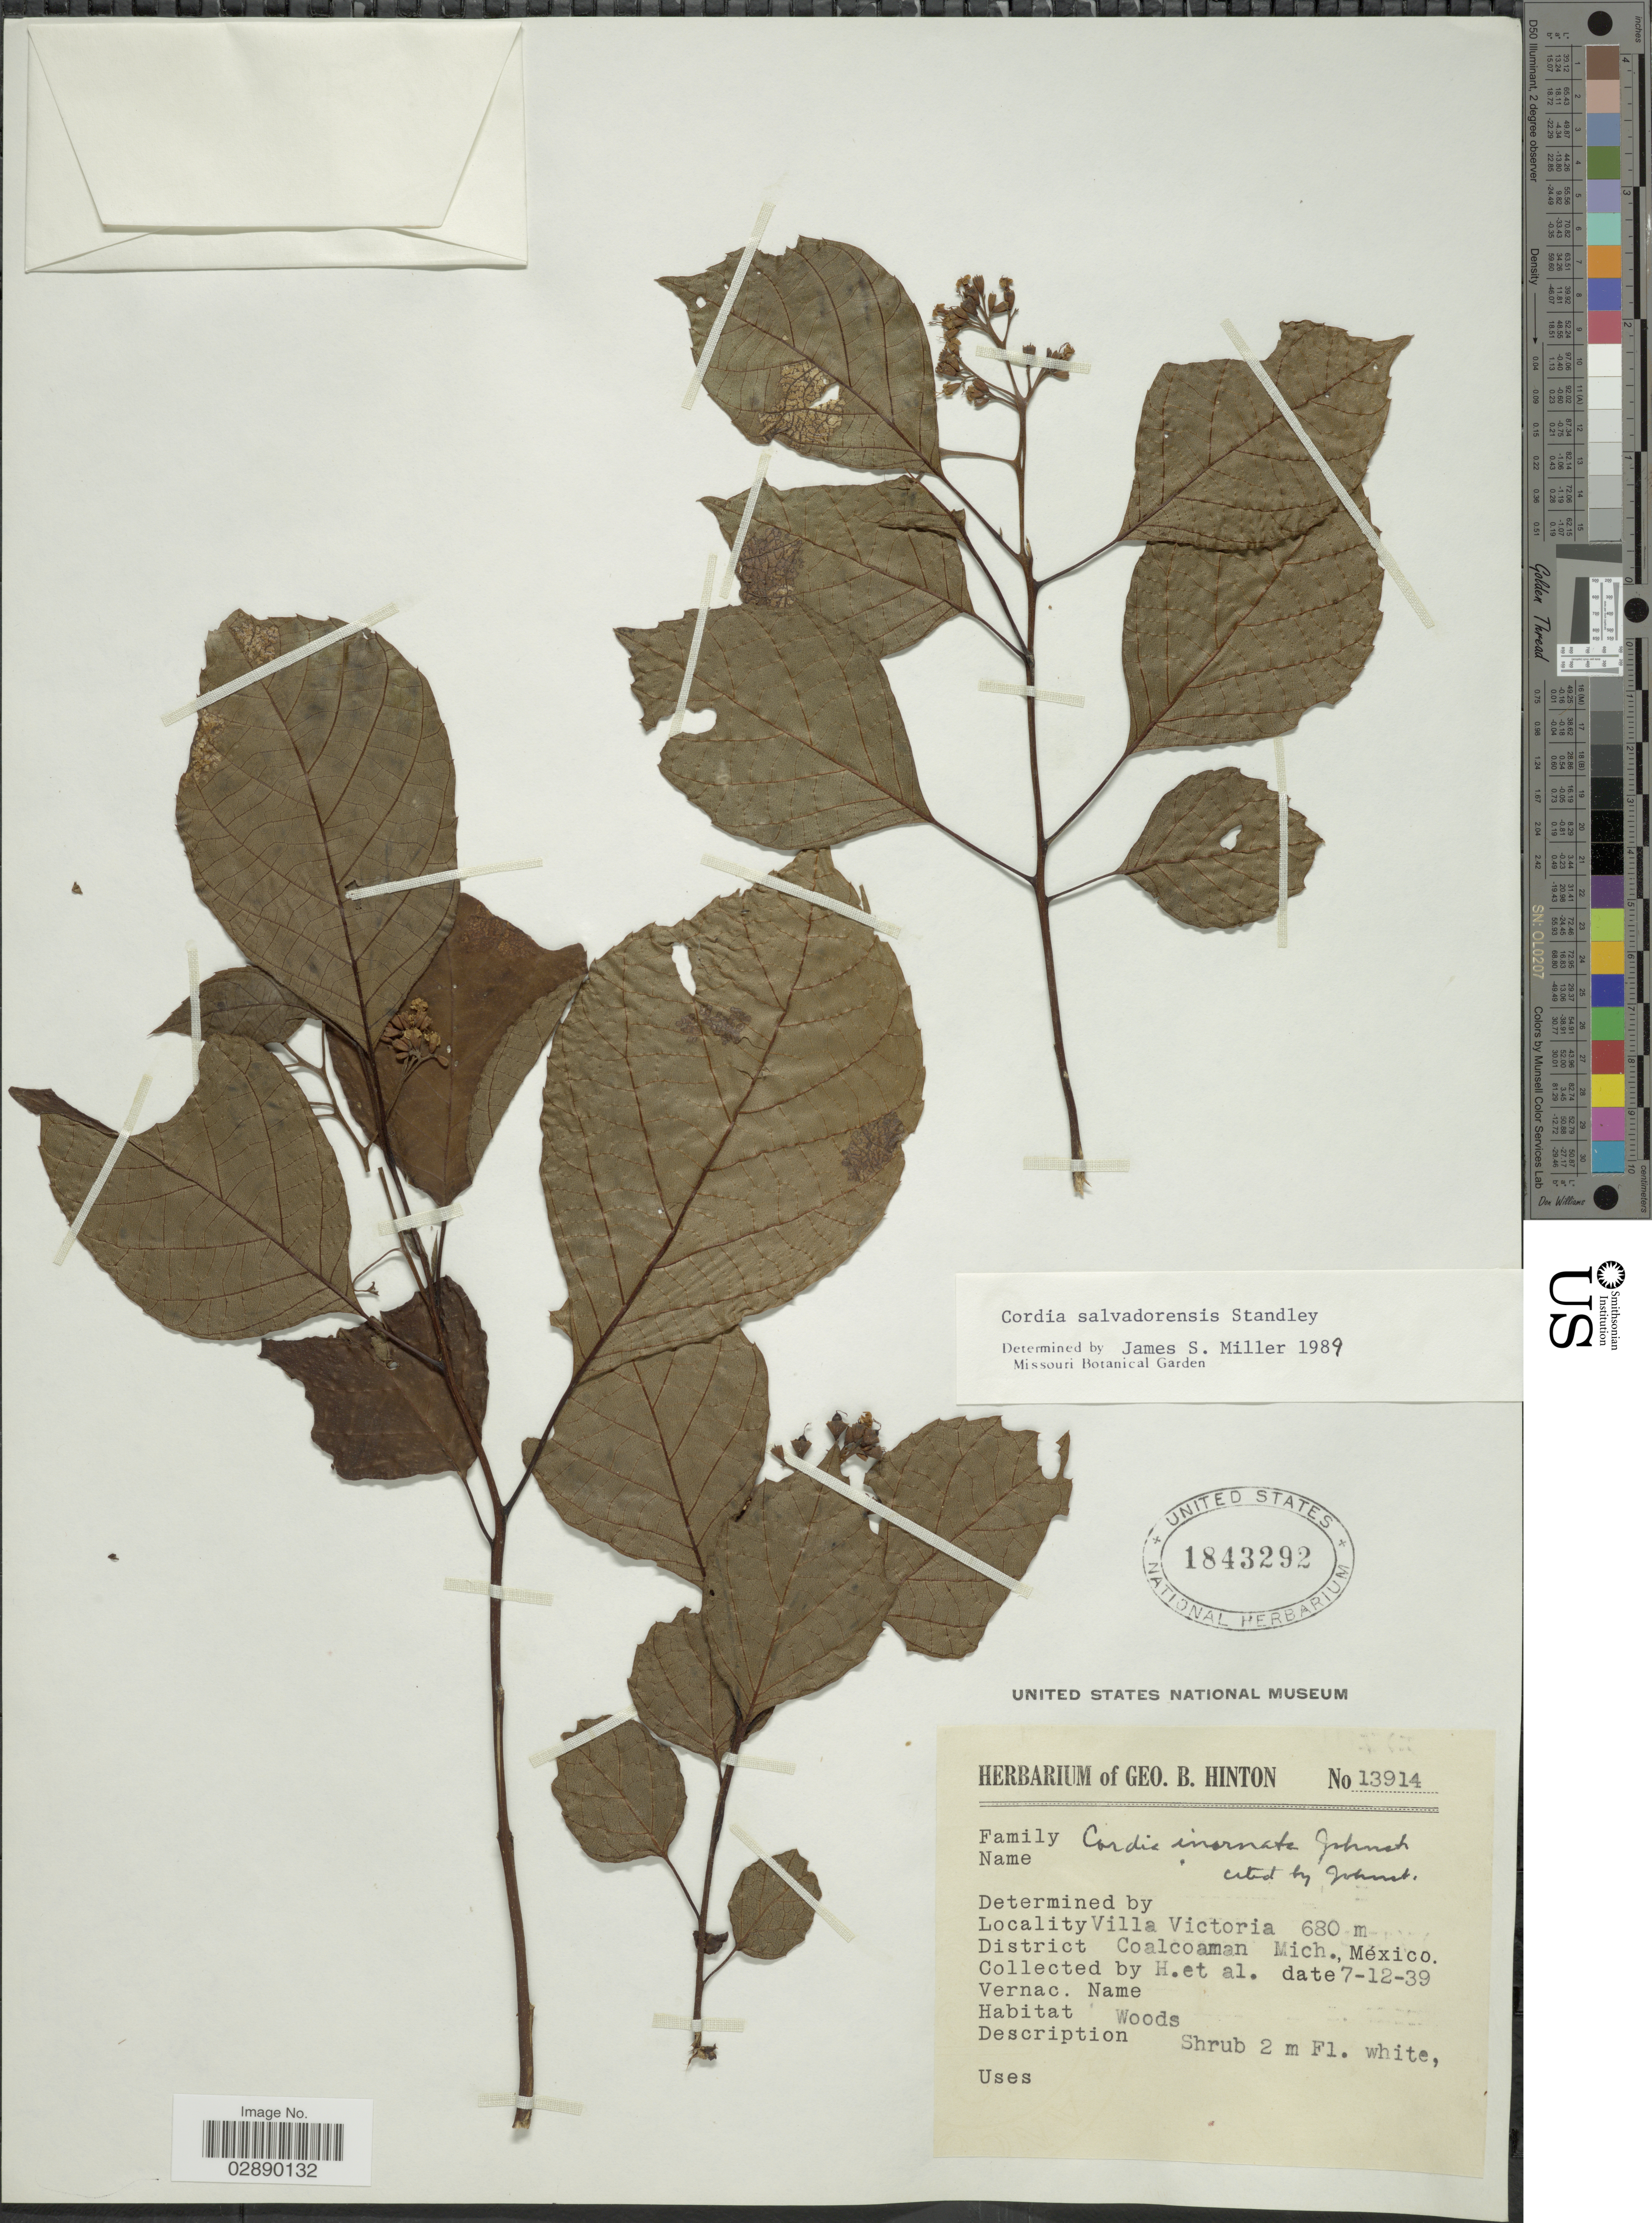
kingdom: Plantae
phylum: Tracheophyta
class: Magnoliopsida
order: Boraginales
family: Cordiaceae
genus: Cordia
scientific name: Cordia salvadorensis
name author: Standl.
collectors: G. B. Hinton & et al.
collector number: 13914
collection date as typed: Transcribed d/m/y: 7/12/39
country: Mexico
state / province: Michoacán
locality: Villa Victoria, District Coalcoman.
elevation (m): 680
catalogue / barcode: US 1843292